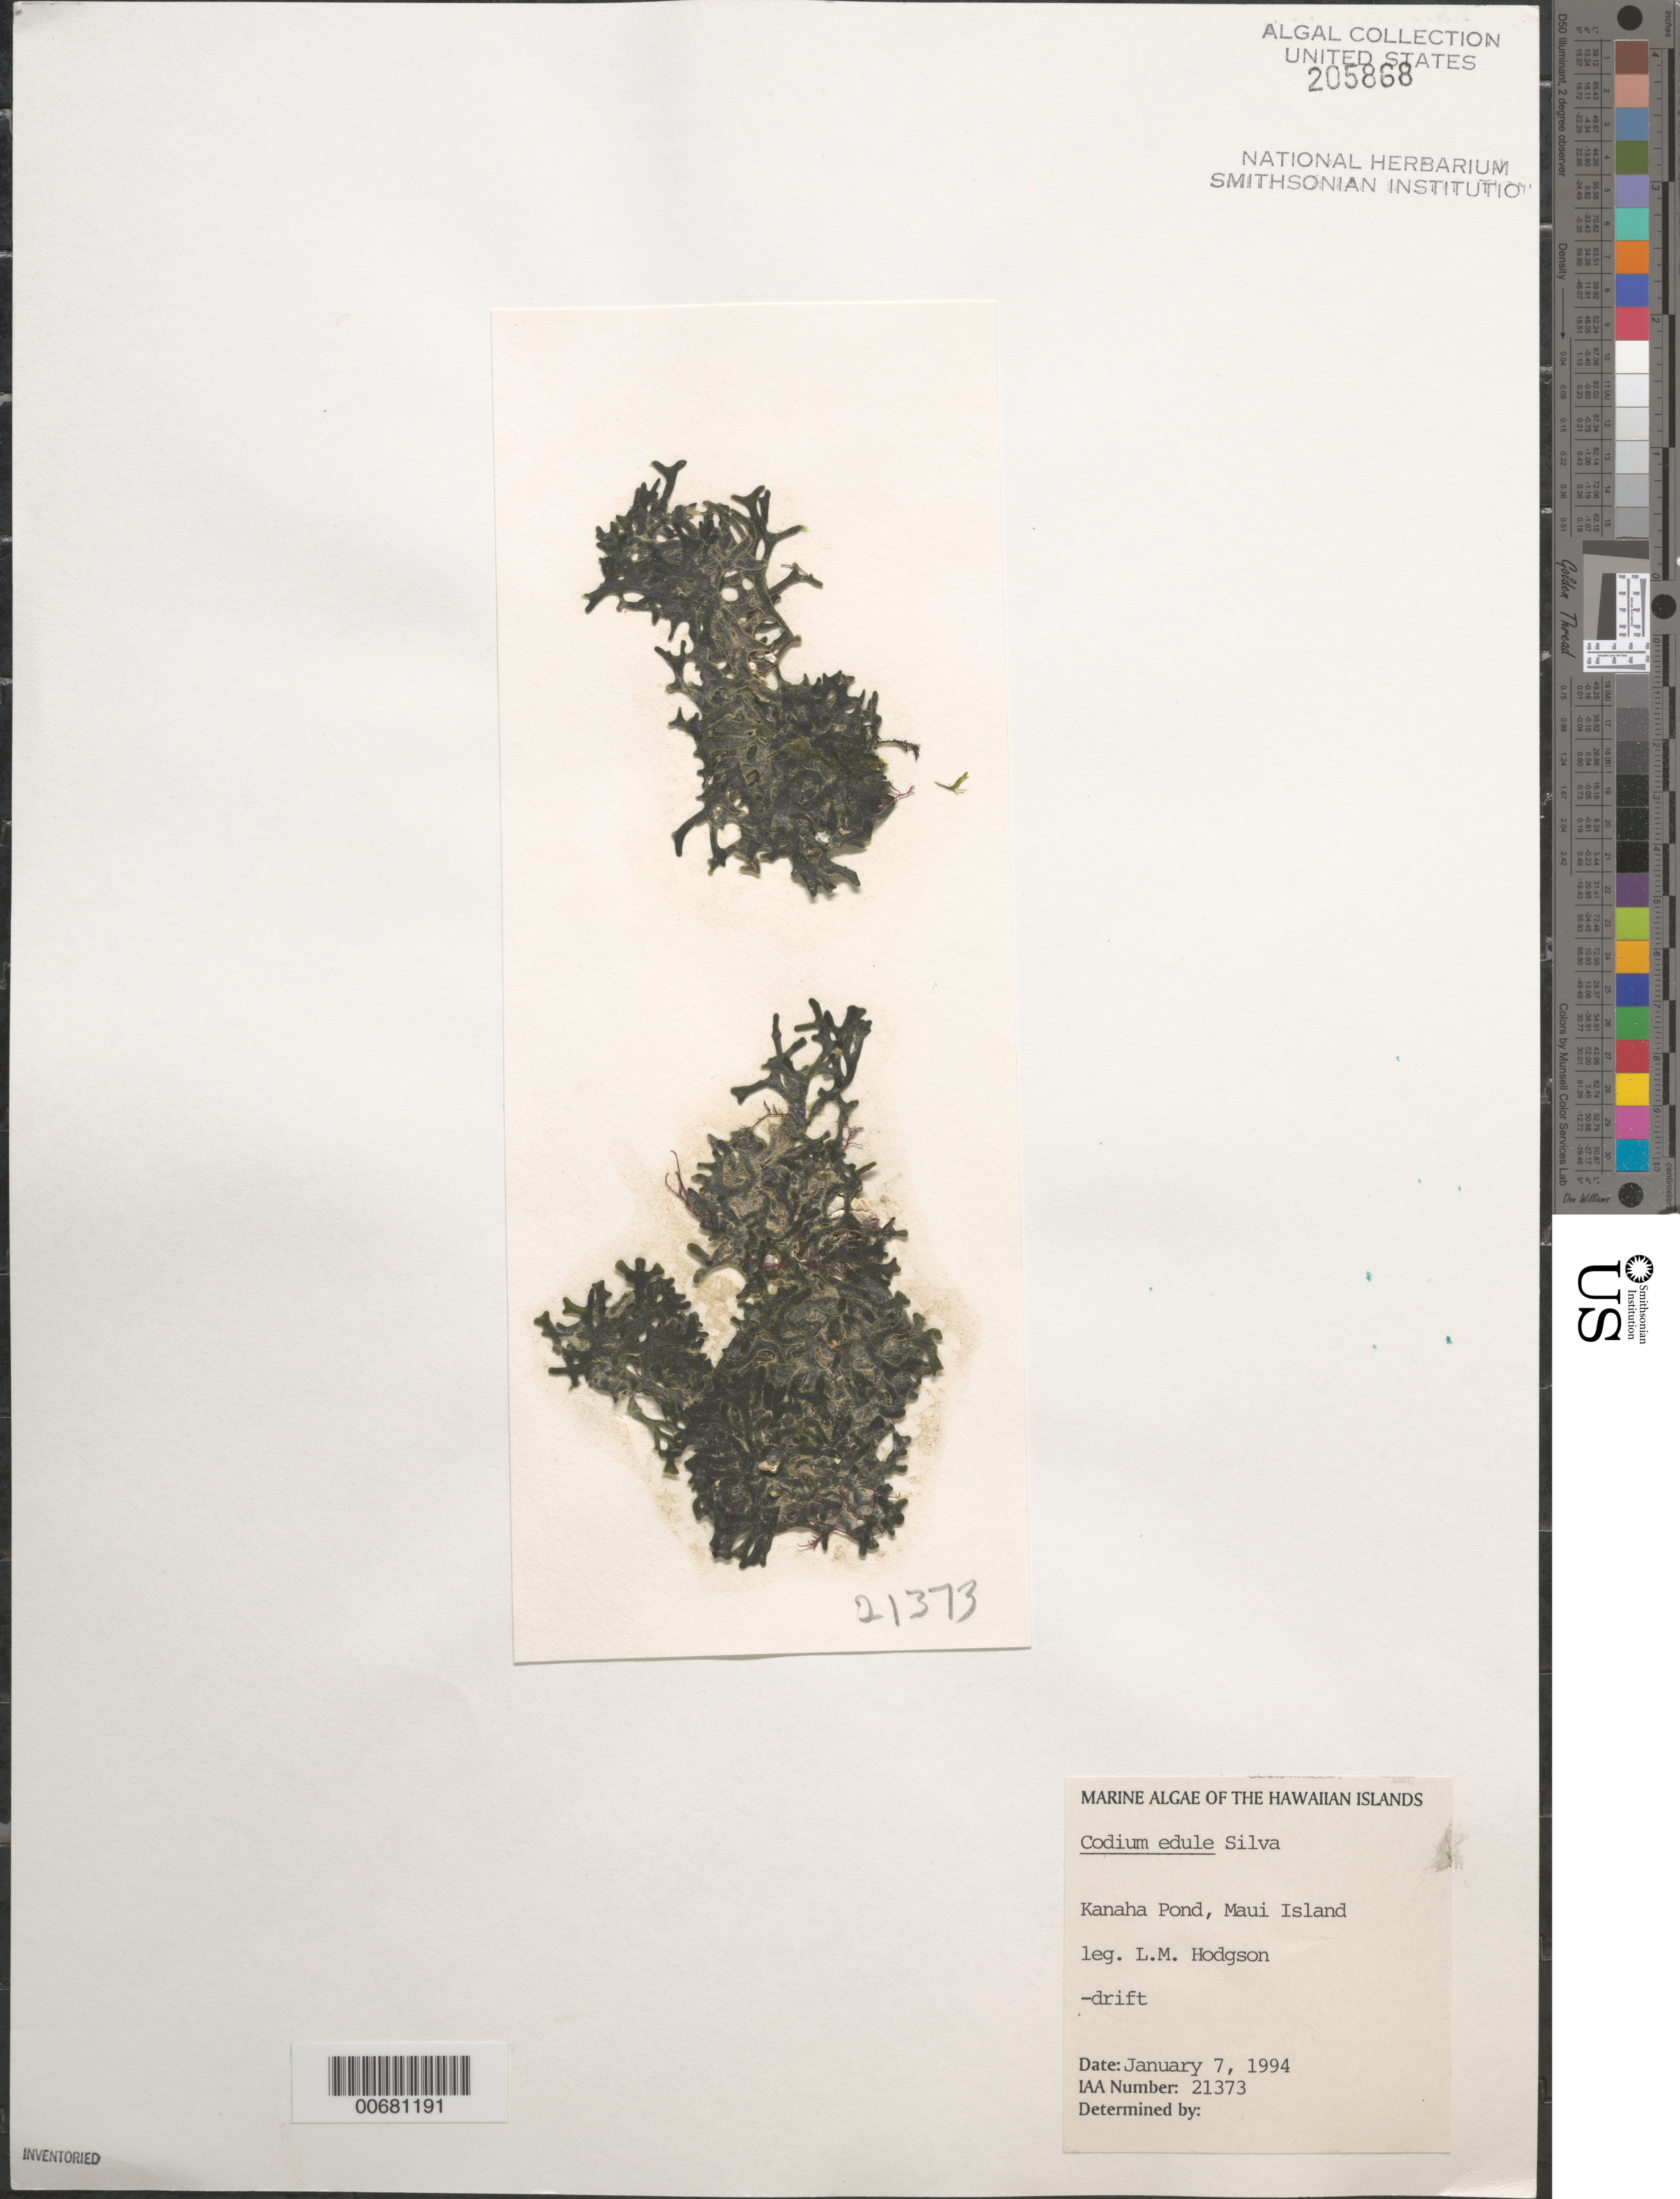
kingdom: Plantae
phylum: Chlorophyta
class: Ulvophyceae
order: Bryopsidales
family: Codiaceae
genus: Codium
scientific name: Codium edule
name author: P.C. Silva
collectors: L. M. Hodgson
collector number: IAA 21373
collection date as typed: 07 Jan 1994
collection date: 1994-01-07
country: United States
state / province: Hawaii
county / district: Maui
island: Maui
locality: Kanaha Pond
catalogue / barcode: US 205868